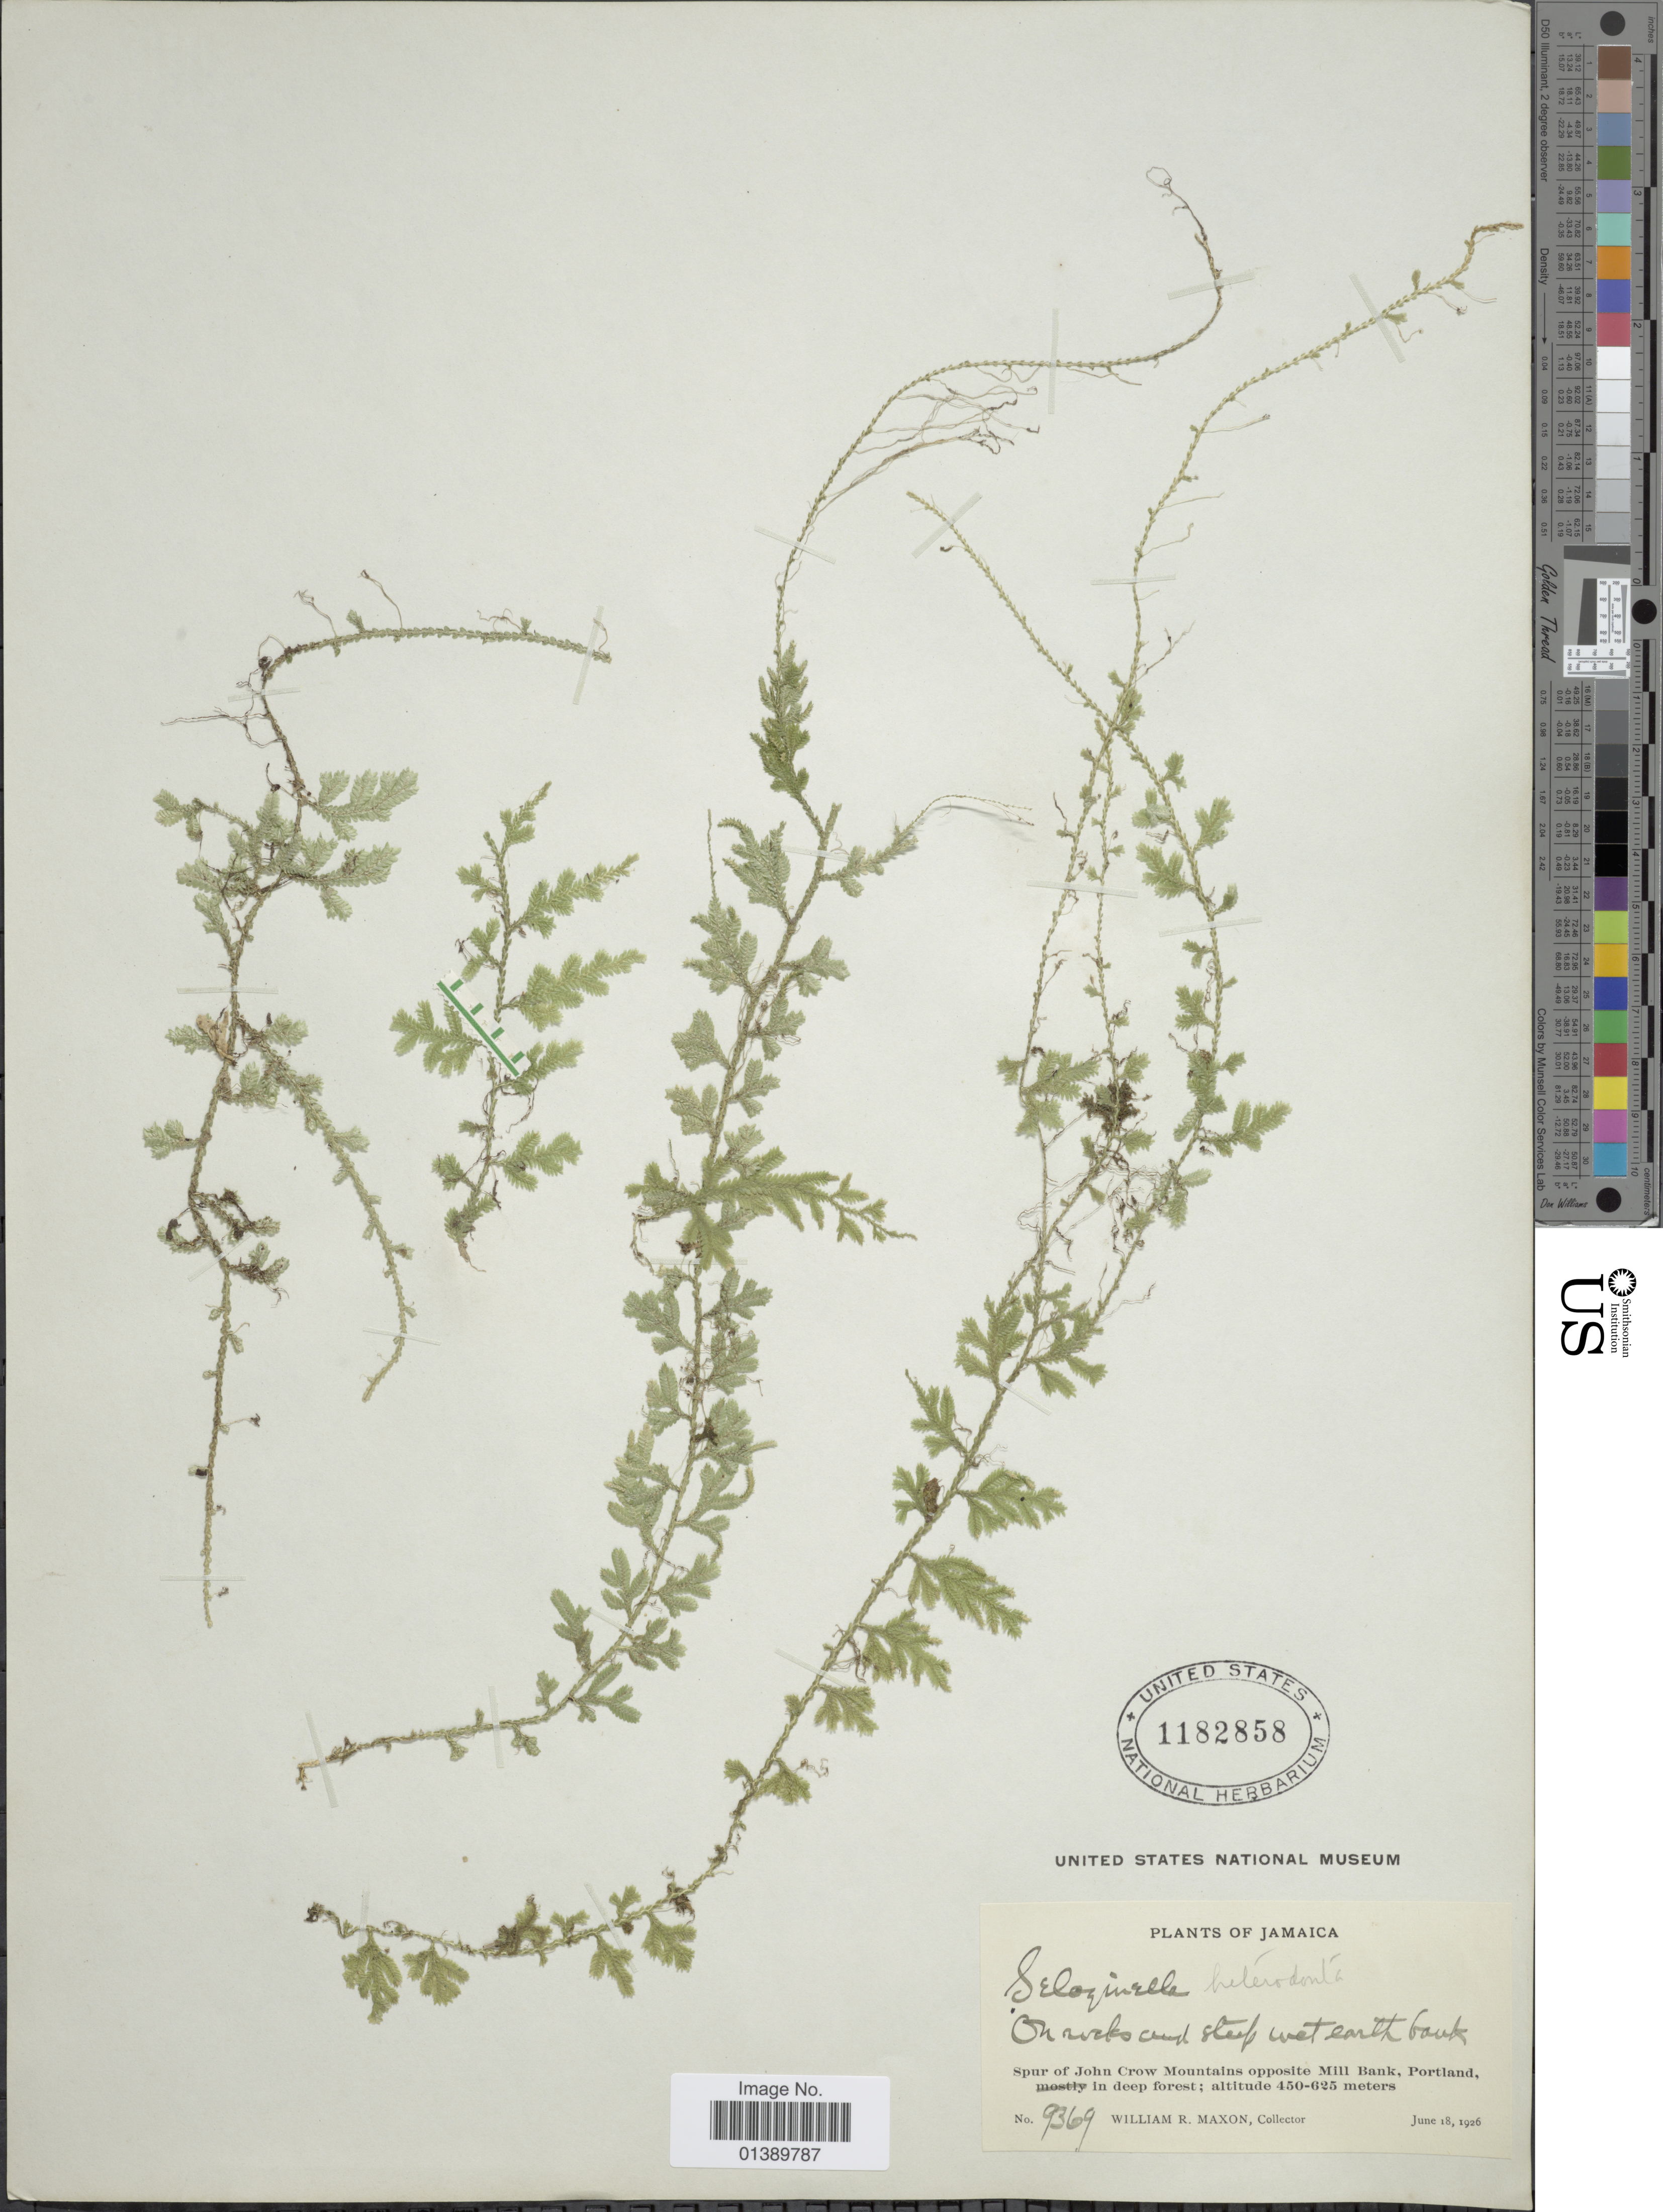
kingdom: Plantae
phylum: Tracheophyta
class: Lycopodiopsida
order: Selaginellales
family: Selaginellaceae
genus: Selaginella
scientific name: Selaginella heterodonta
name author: (Desv.) Hieron.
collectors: W. R. Maxon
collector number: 9369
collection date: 1926-06-18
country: Jamaica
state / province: Portland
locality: Spur of John Crow Mountains opposite Mill Bank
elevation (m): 450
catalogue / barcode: US 1182858